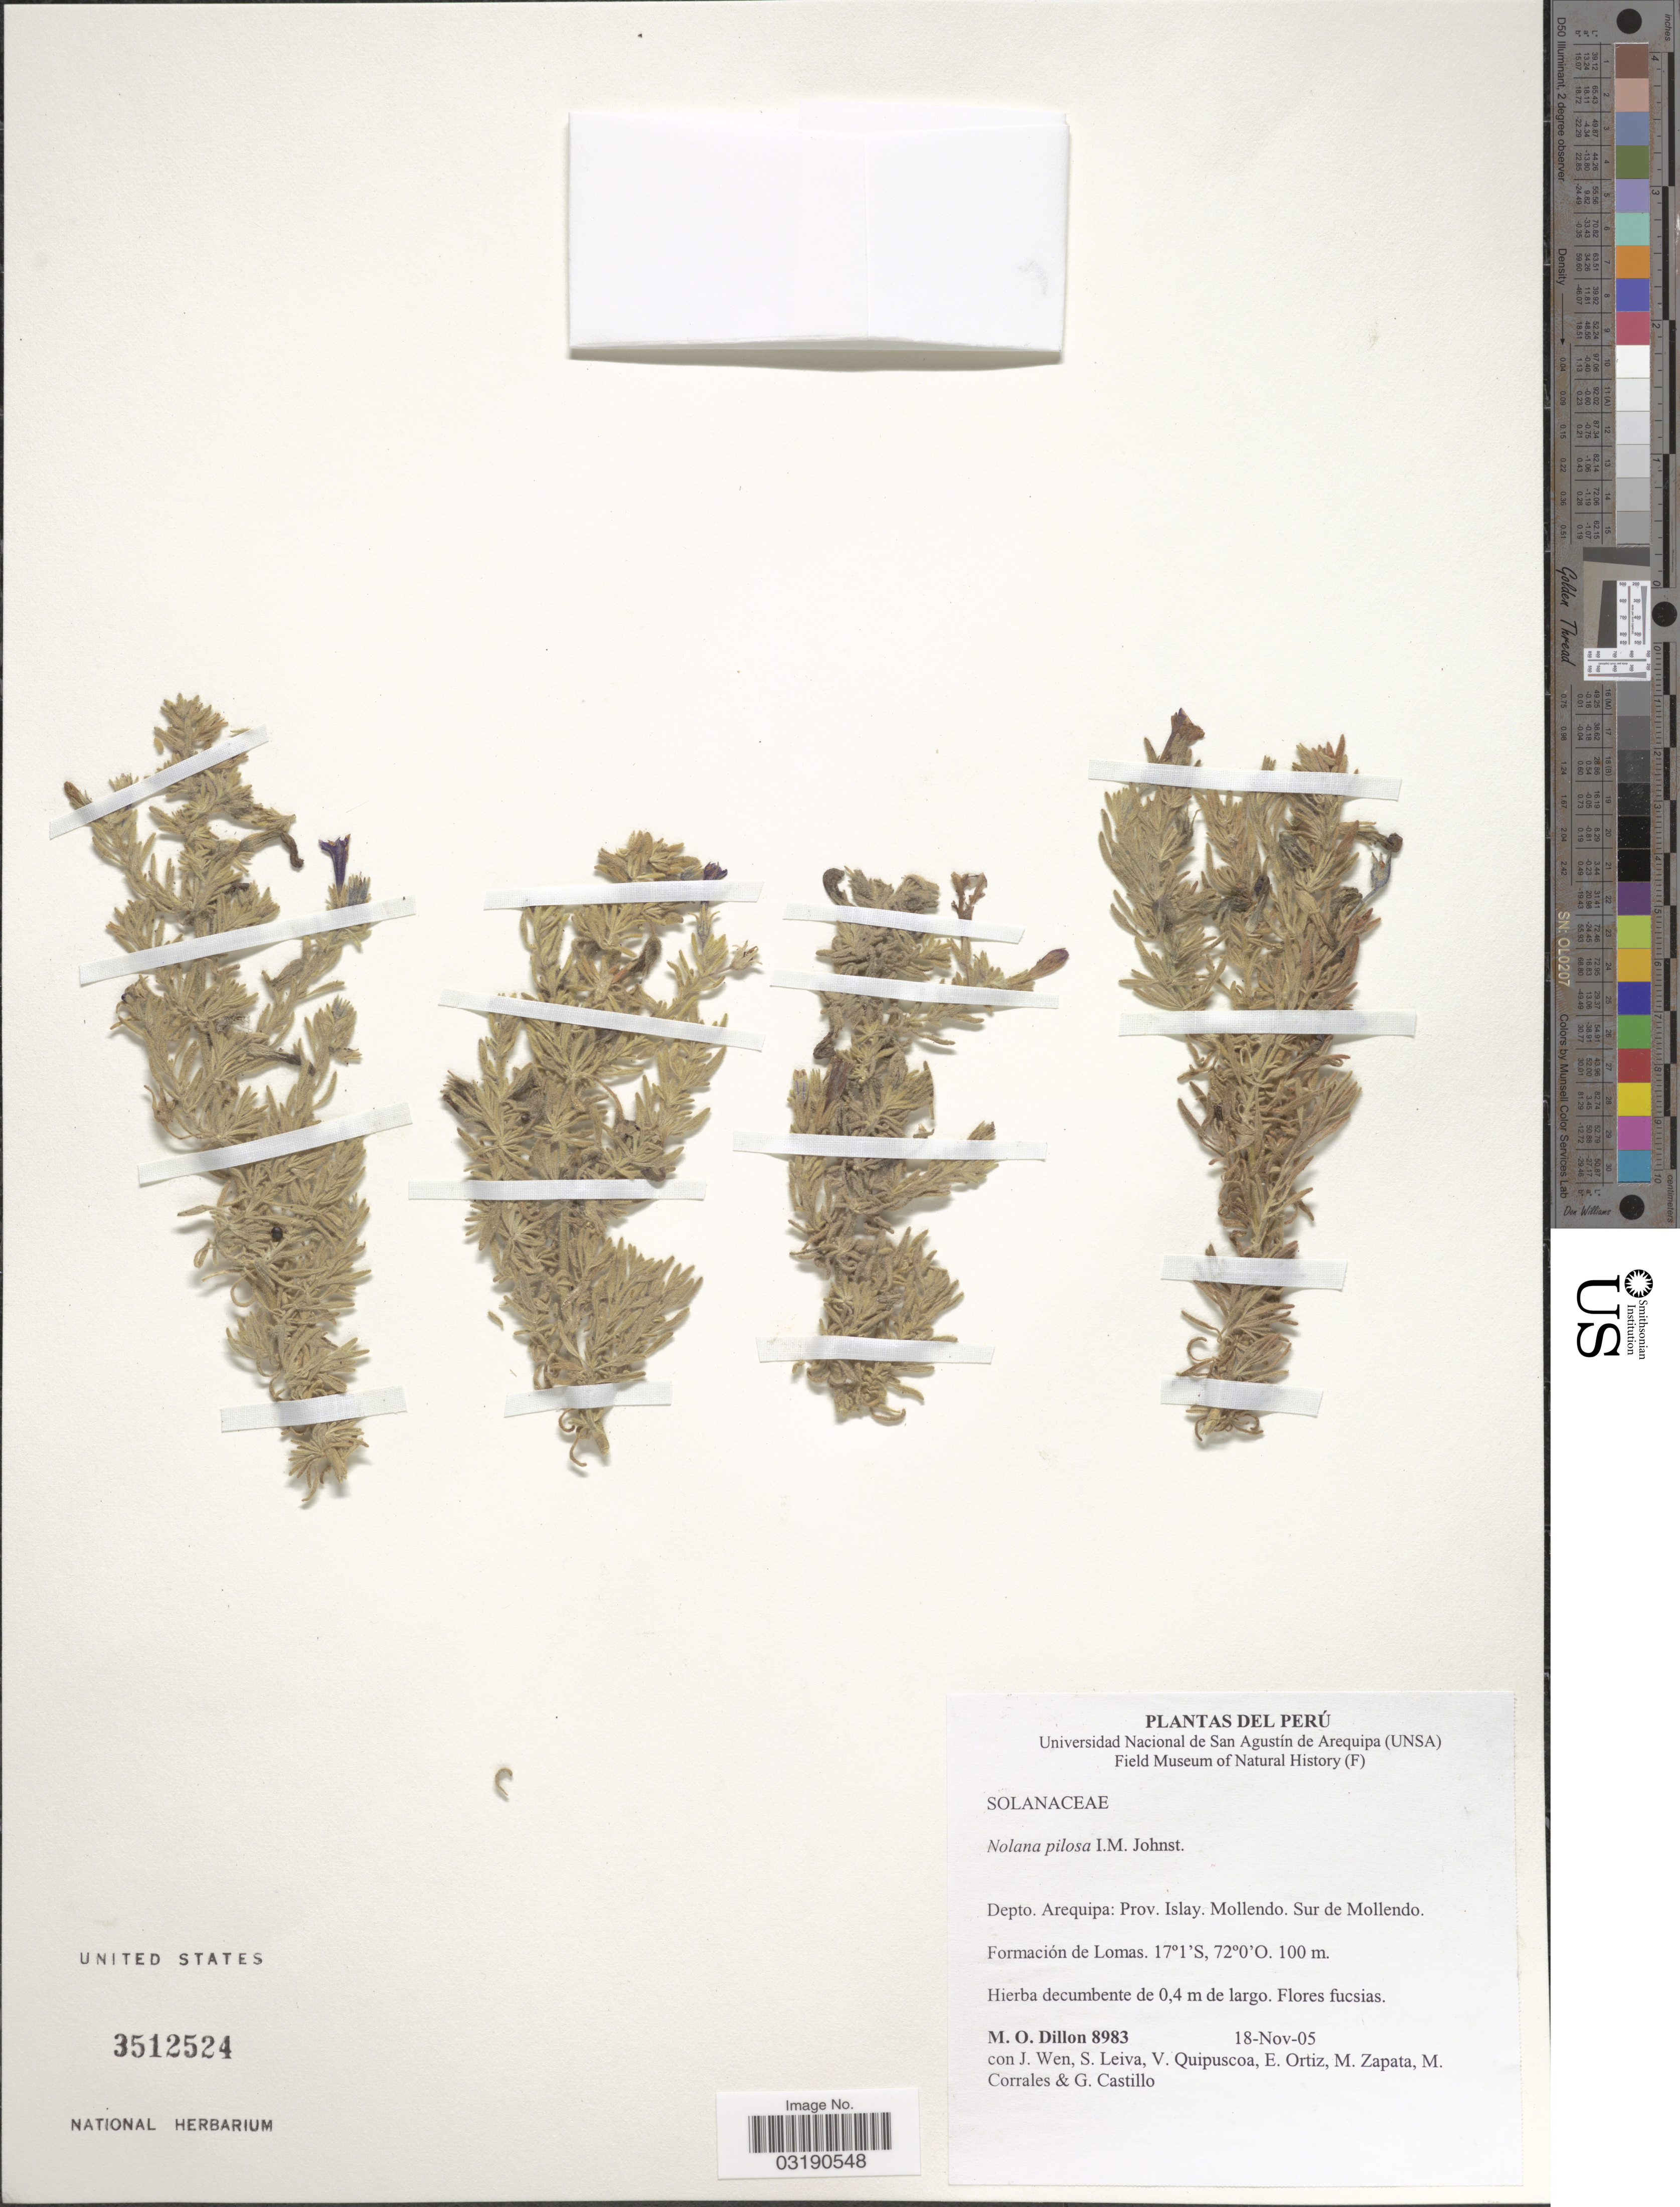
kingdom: Plantae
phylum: Tracheophyta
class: Magnoliopsida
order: Solanales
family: Solanaceae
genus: Nolana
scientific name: Nolana pilosa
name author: I.M. Johnst.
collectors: M. O. Dillon, J. Wen, S. Leiva, V. Quipuscoa & et al.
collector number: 8983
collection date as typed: Transcribed d/m/y: 18/11/5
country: Peru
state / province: Arequipa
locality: Depto. Arequipa: Prov. Islay. Mollendo. Sur de Mollendo.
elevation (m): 100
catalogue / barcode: US 3512524